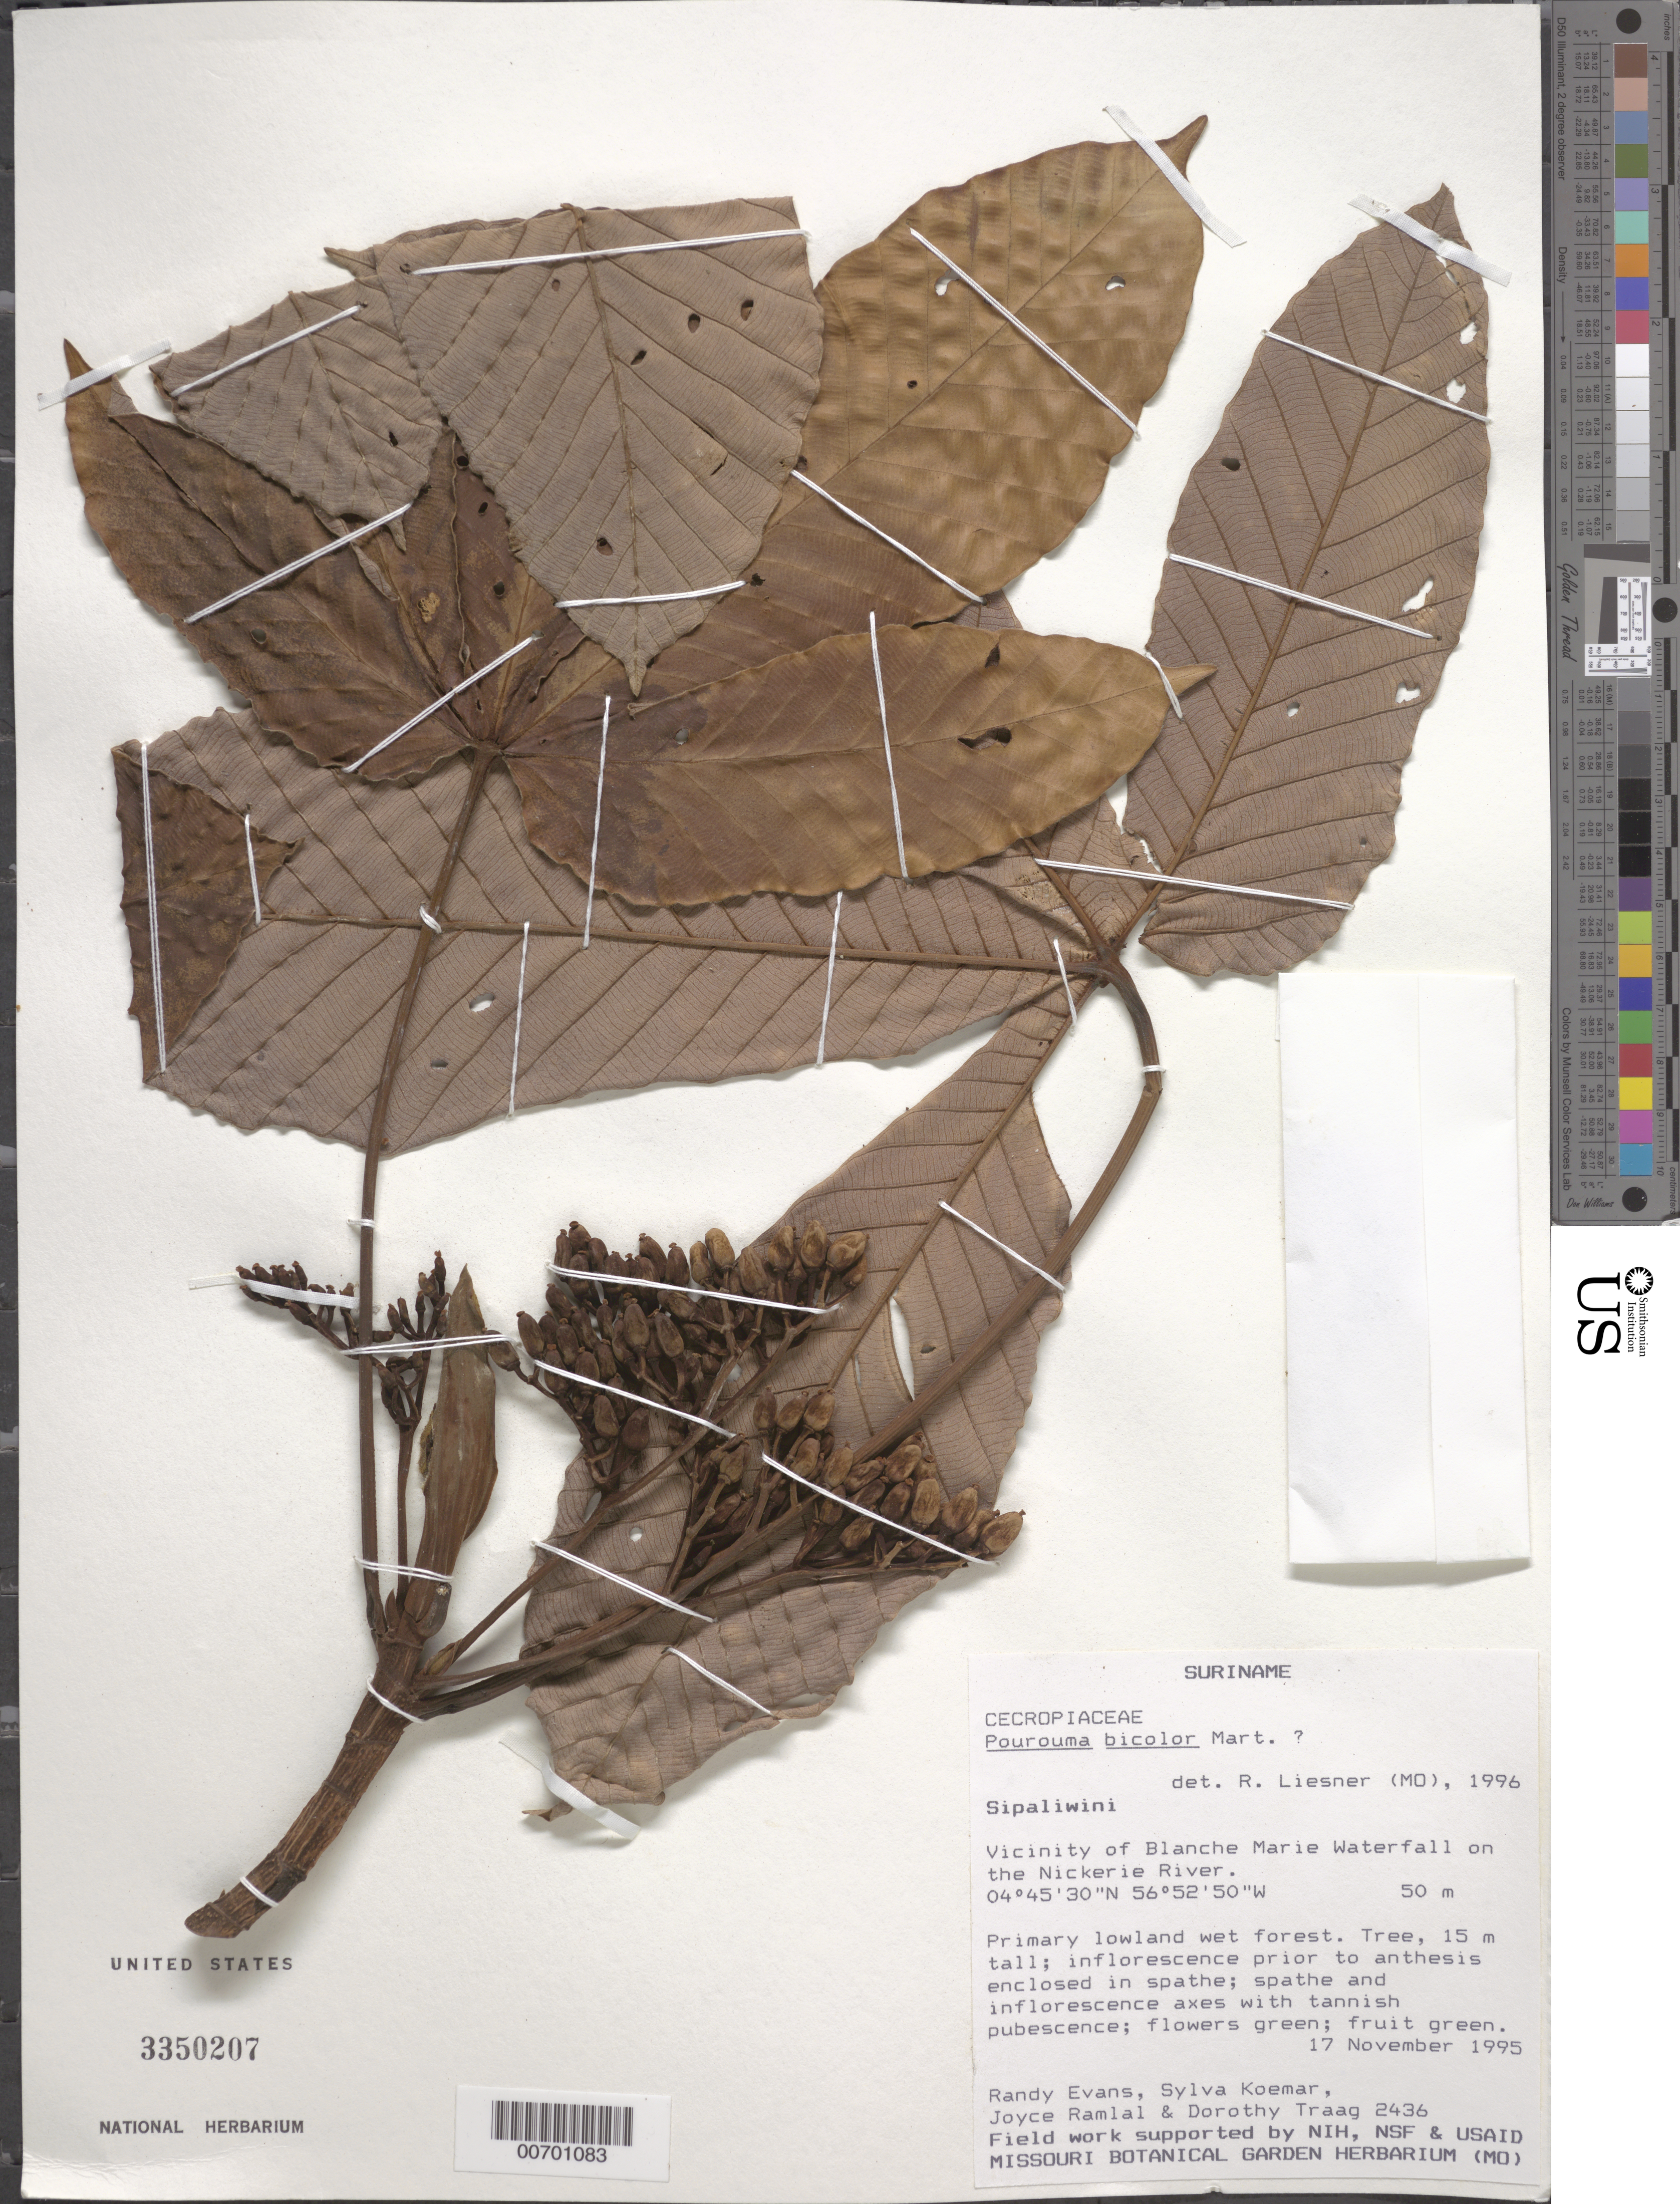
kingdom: Plantae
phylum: Tracheophyta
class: Magnoliopsida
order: Rosales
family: Urticaceae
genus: Pourouma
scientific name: Pourouma bicolor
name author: Mart.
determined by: Liesner, R. L.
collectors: R. Evans, S. Koemar, J. Ramlal & D. Traag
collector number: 2436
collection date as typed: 17-Nov-95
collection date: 1995-11-17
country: Suriname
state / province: Sipaliwini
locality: Blanche Marie Waterfall, vic., on Nickerie R.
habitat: Primary lowland wet forest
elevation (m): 50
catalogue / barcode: US 3350207